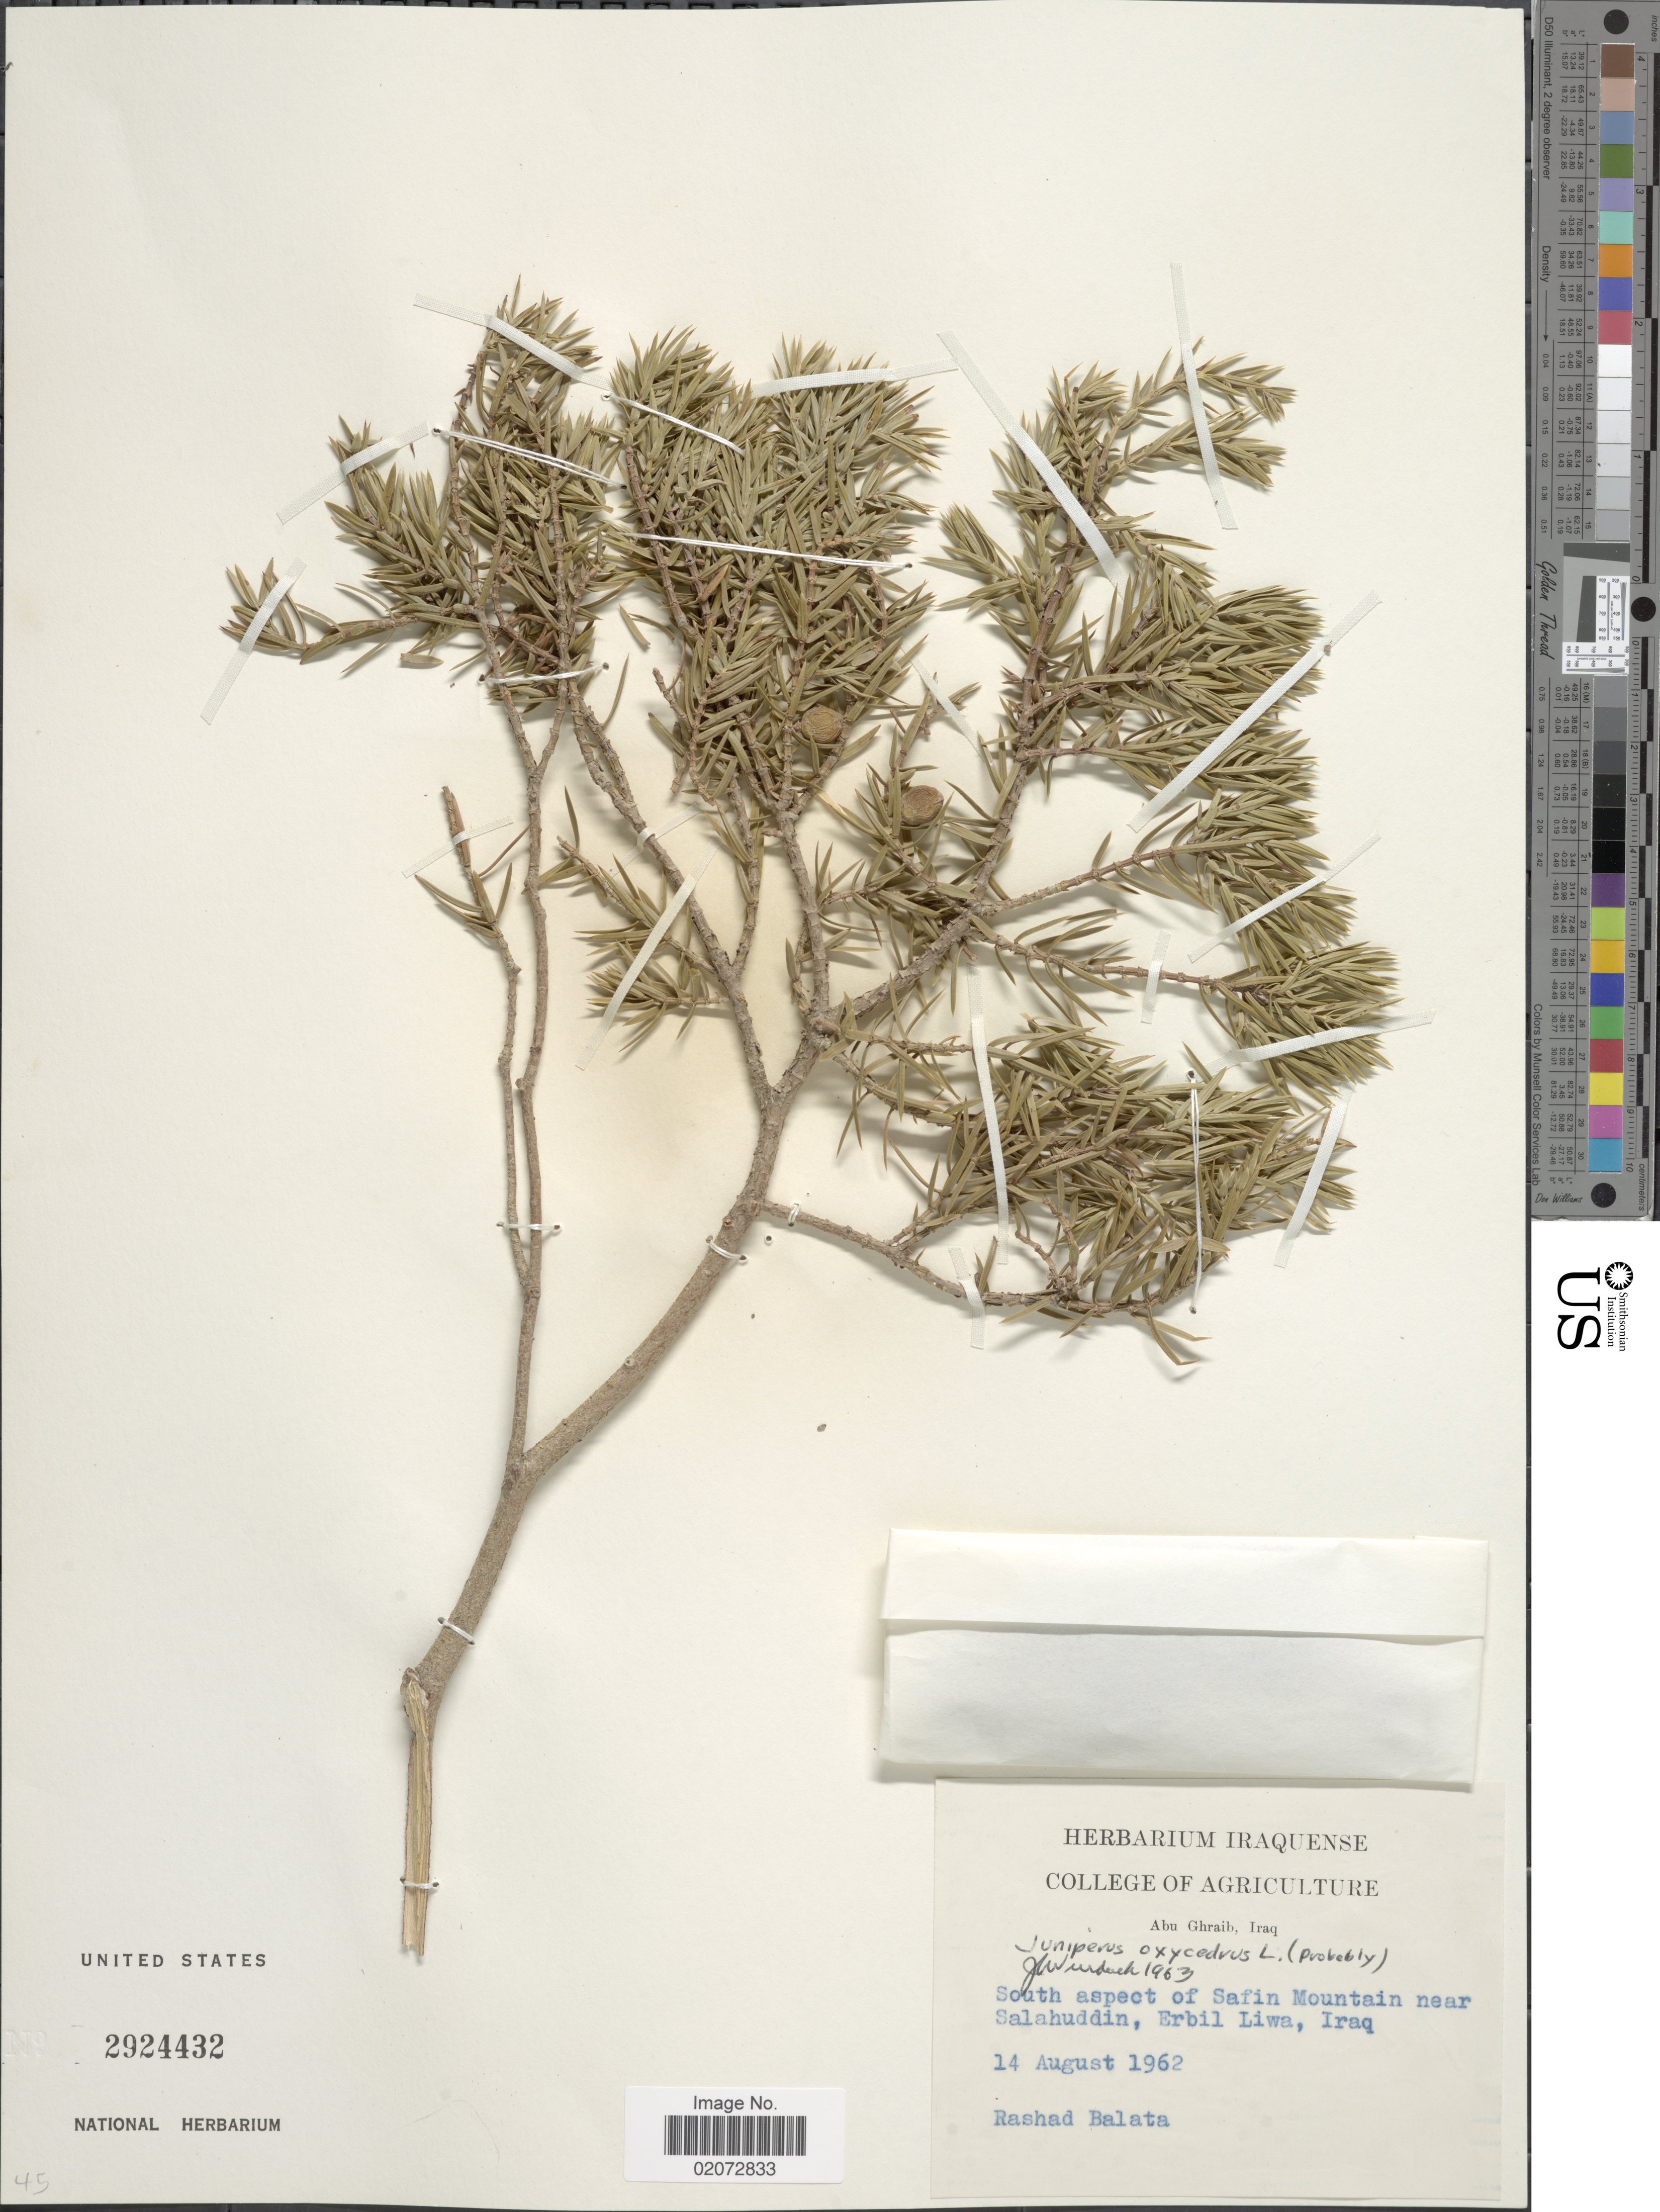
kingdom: Plantae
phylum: Tracheophyta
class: Pinopsida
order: Pinales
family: Cupressaceae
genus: Juniperus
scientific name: Juniperus oxycedrus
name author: L.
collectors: R. Balata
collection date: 1962-08-14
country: Iraq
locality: Abu Ghraib, south aspect of Safin Mountain near Salahuddin, Erbil Liwa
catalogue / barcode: US 2924432